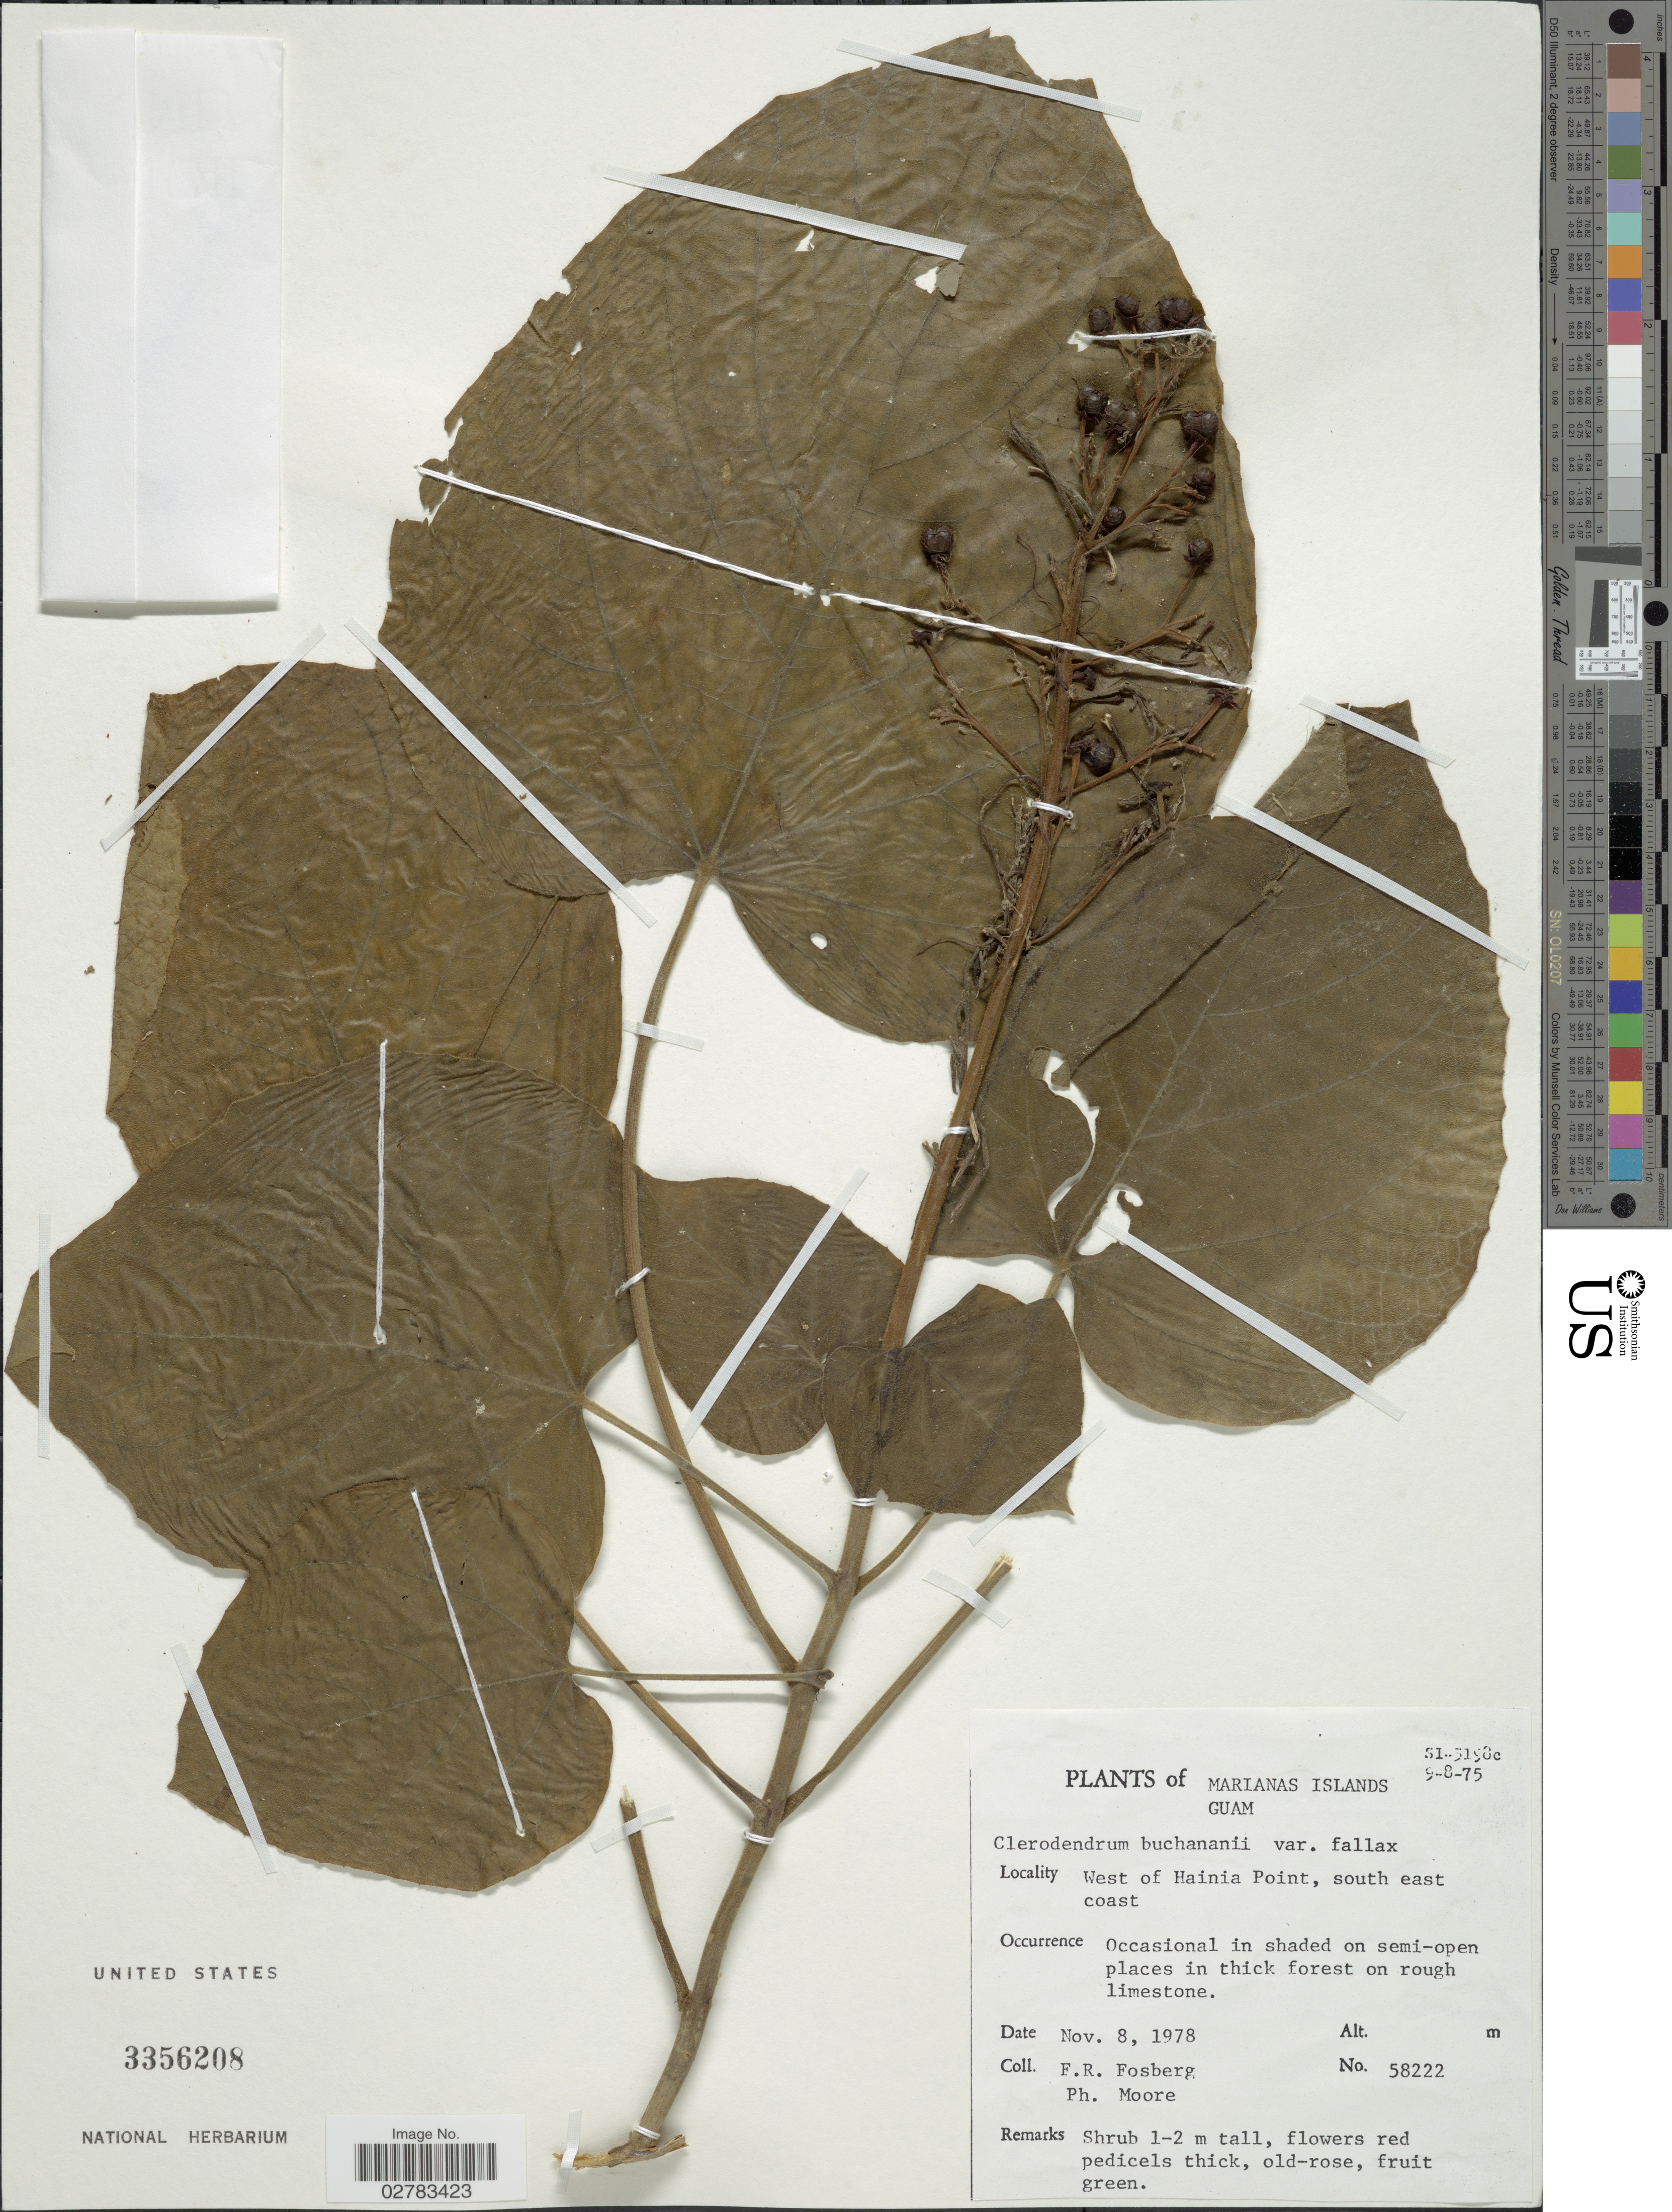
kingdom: Plantae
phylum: Tracheophyta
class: Magnoliopsida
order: Lamiales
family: Lamiaceae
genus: Clerodendrum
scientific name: Clerodendrum speciosissimum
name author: Drapiez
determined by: Wagner, W. L., (BOT), Smithsonian Institution - National Museum of Natural History (UNITED STATES)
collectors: F. R. Fosberg & P. Moore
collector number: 58222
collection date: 1978-11-08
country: Guam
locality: Marianas Islands, Guam, West of Hainia Point, south east coast.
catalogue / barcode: US 3356208